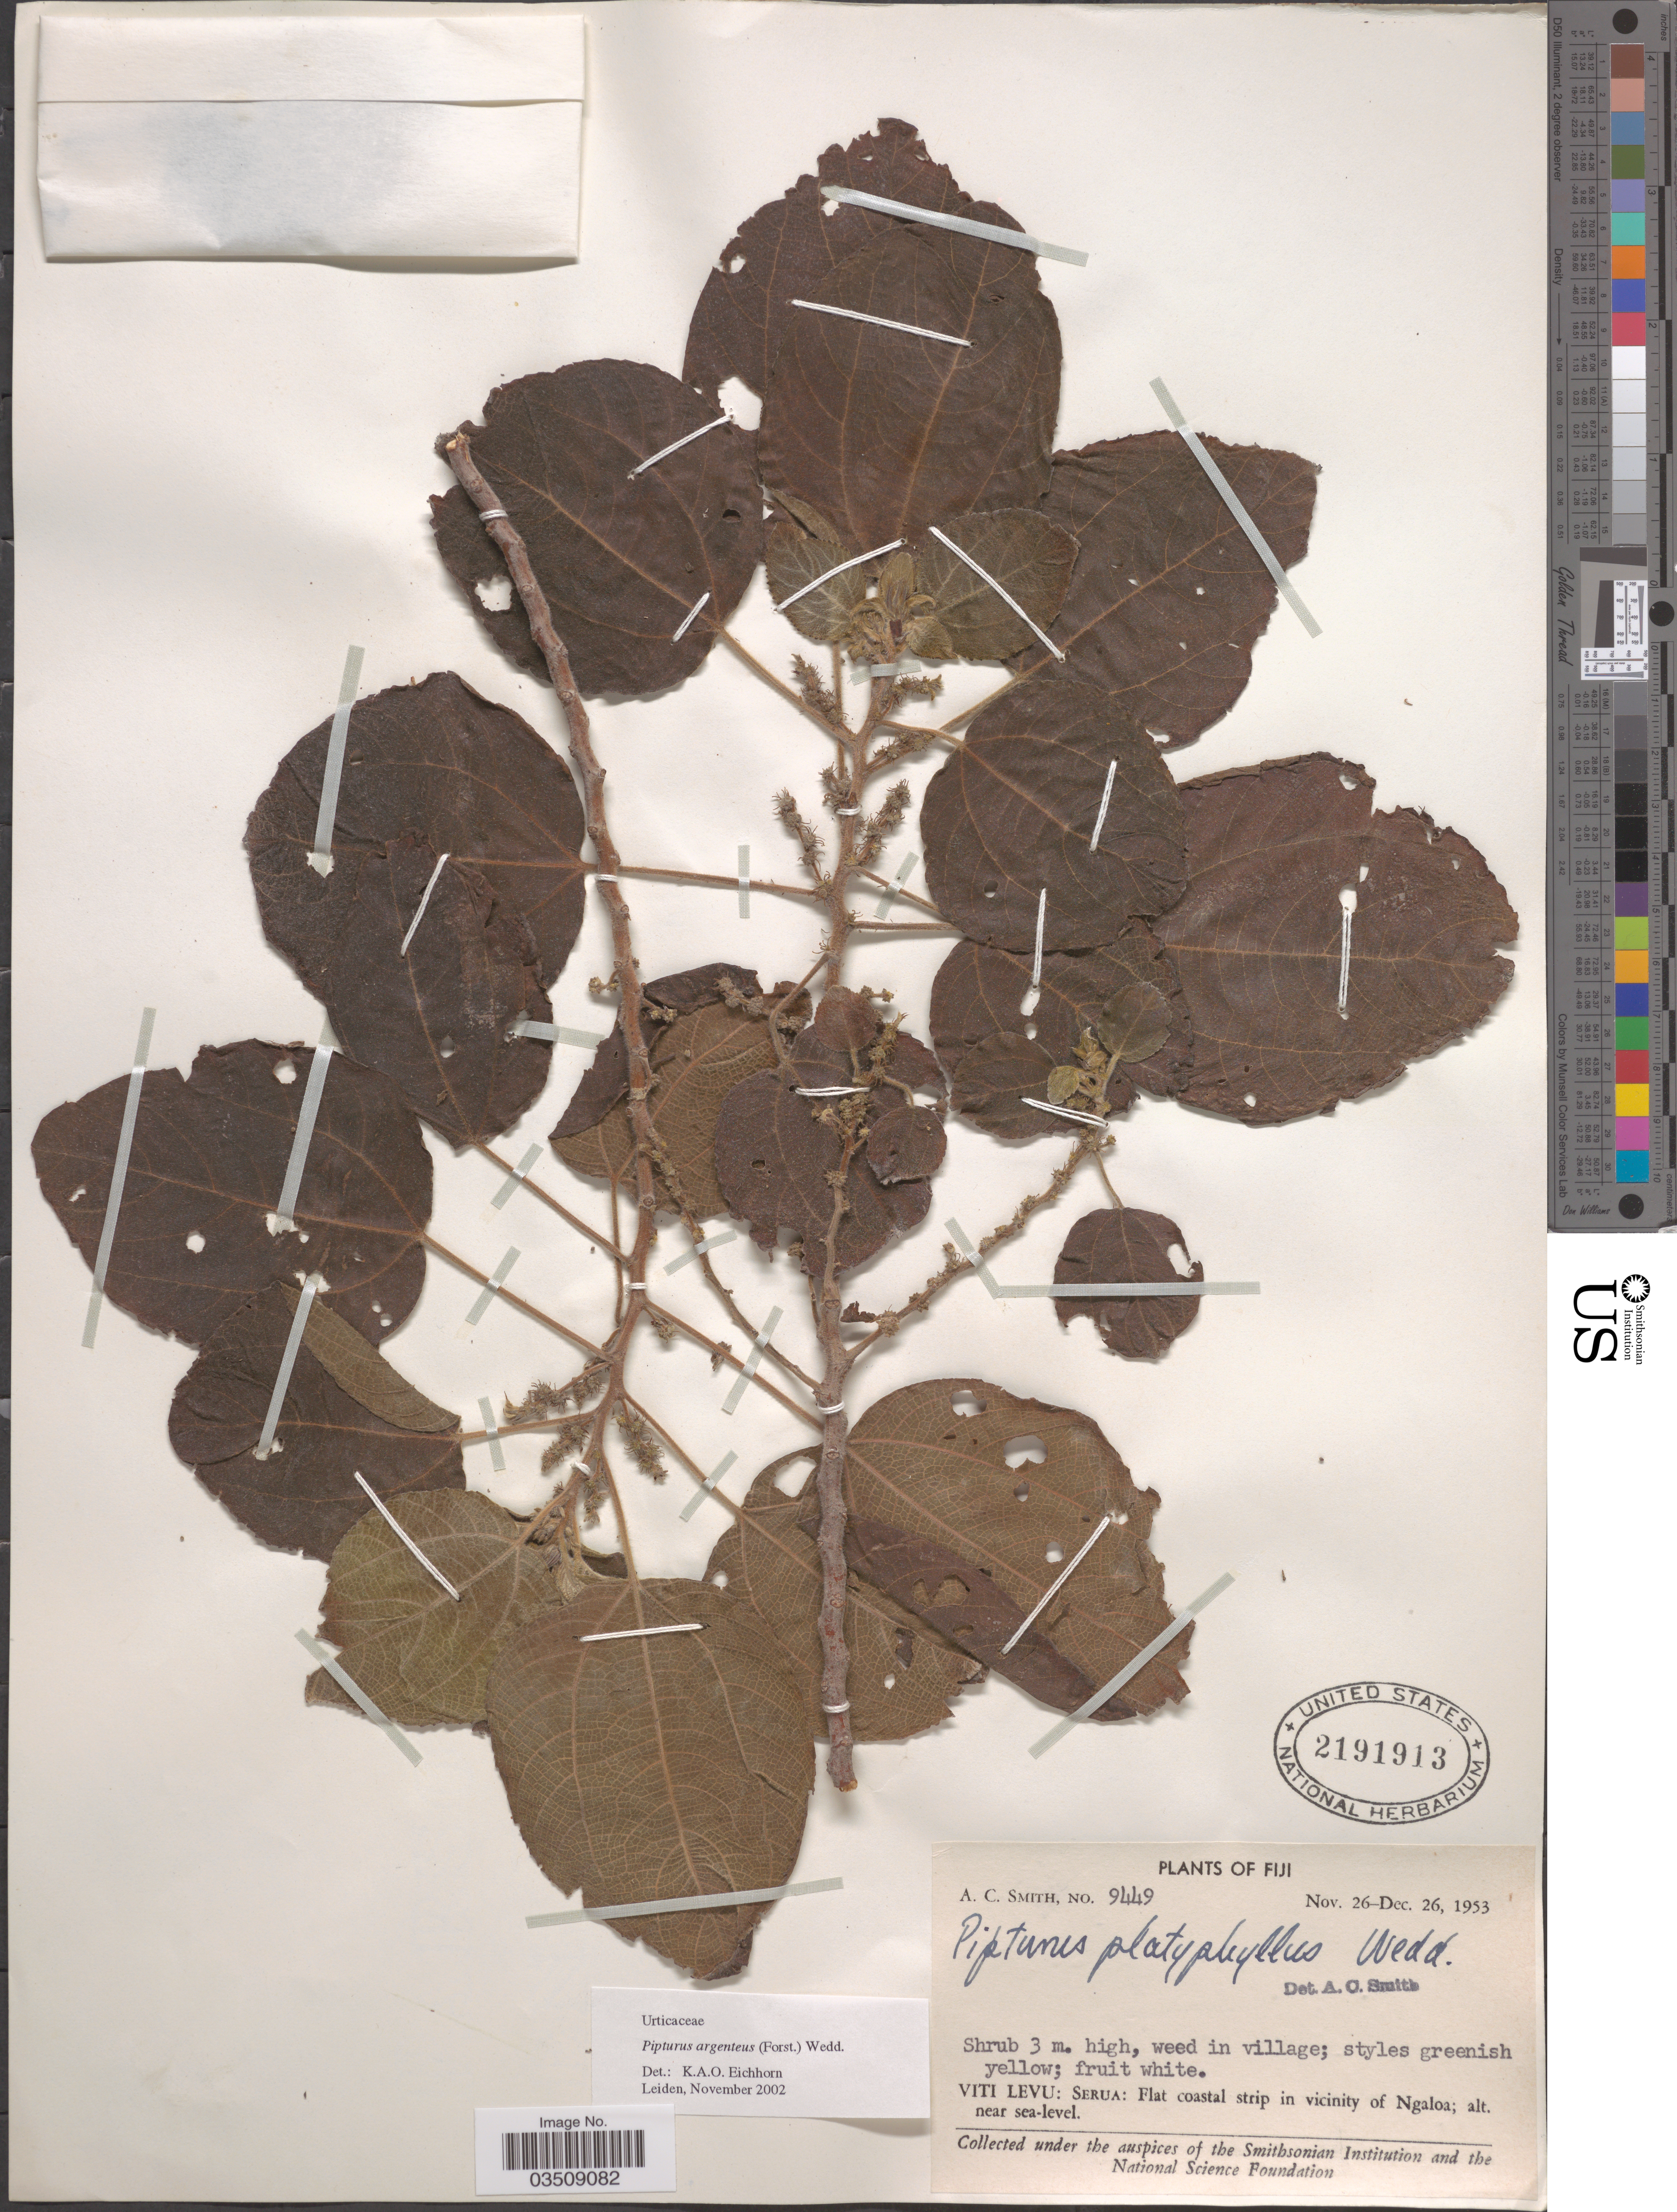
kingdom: Plantae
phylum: Tracheophyta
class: Magnoliopsida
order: Rosales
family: Urticaceae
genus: Pipturus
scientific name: Pipturus argenteus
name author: (G. Forst.) Wedd.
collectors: A. C. Smith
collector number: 9449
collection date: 1953-11-26/1953-12-26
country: Fiji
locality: Viti Levu: Serua: Flat coastal strip in vicinity of Ngaloa.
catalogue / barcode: US 2191913